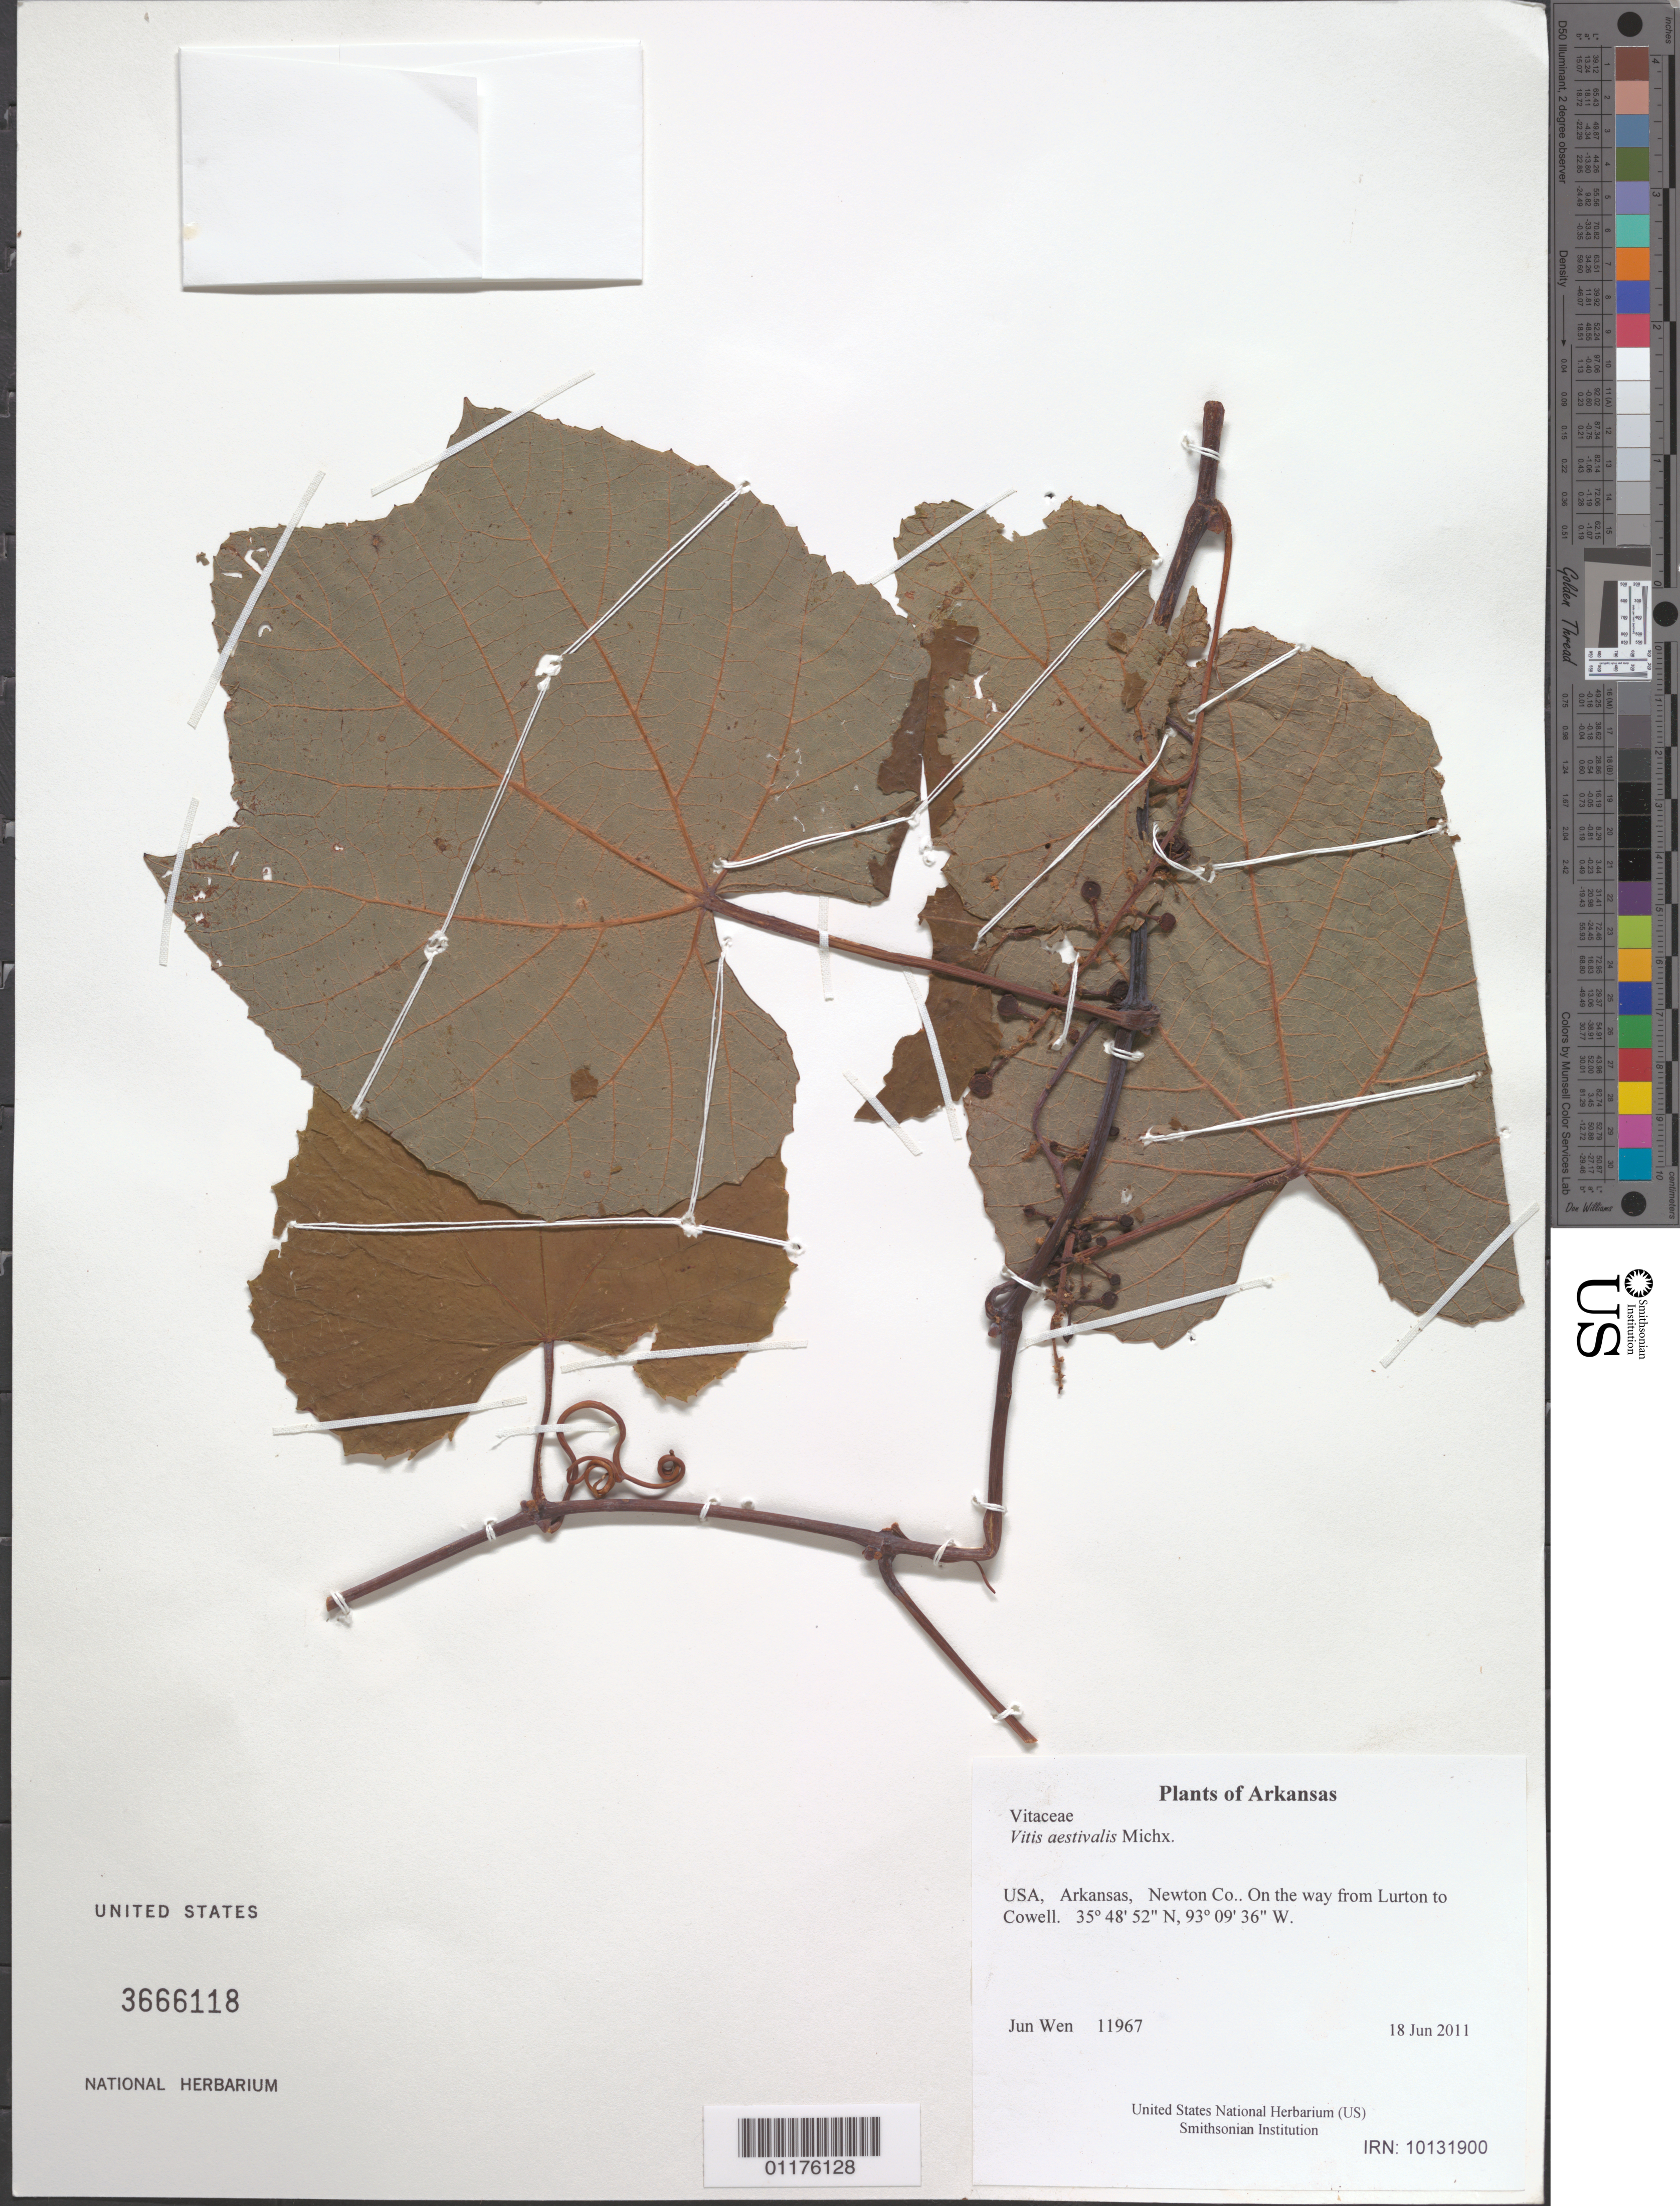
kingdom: Plantae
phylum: Tracheophyta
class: Magnoliopsida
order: Vitales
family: Vitaceae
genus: Vitis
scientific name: Vitis aestivalis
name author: Michx.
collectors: J. Wen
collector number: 11967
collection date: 2011-06-18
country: United States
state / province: Arkansas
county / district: Newton Co.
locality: On the way from Lurton to Cowell.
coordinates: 35 48.870 N, 93 09.593 W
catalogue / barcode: US 3666118